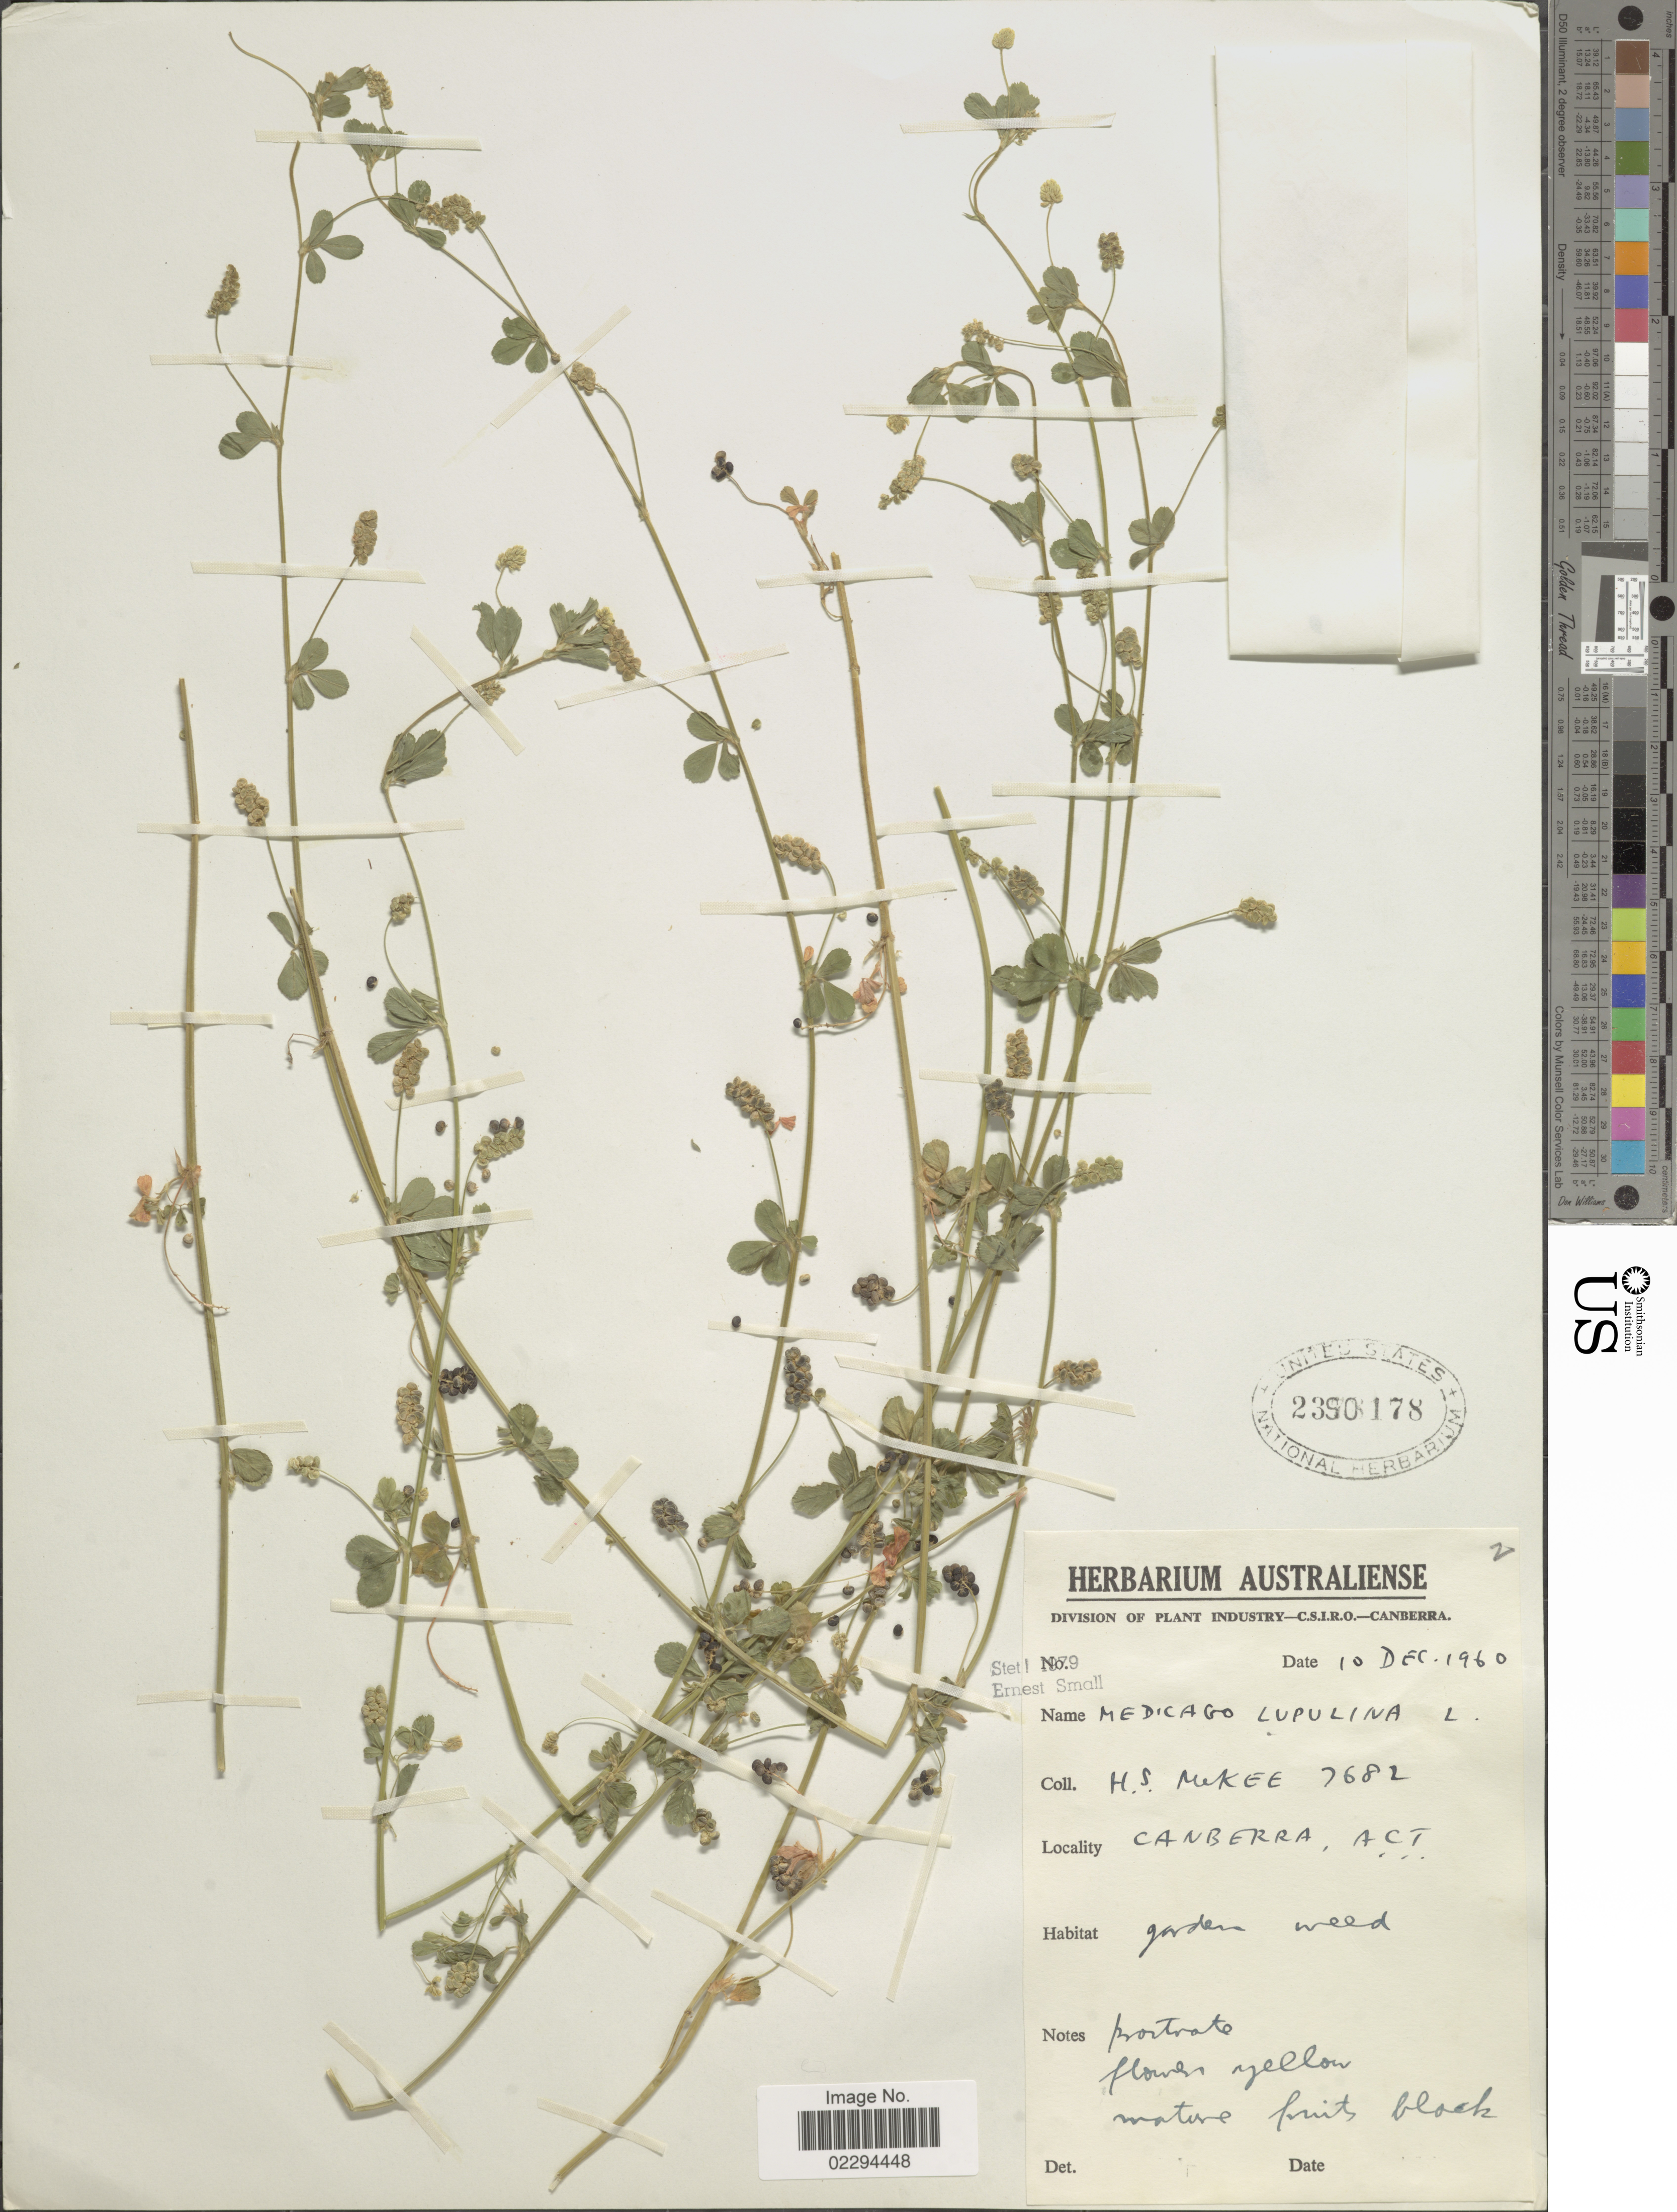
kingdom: Plantae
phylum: Tracheophyta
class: Magnoliopsida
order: Fabales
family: Fabaceae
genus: Medicago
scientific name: Medicago lupulina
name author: L.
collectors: H. S. McKee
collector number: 7682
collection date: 1960-12-10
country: Australia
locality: Canberra, ACT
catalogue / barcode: US 2390178